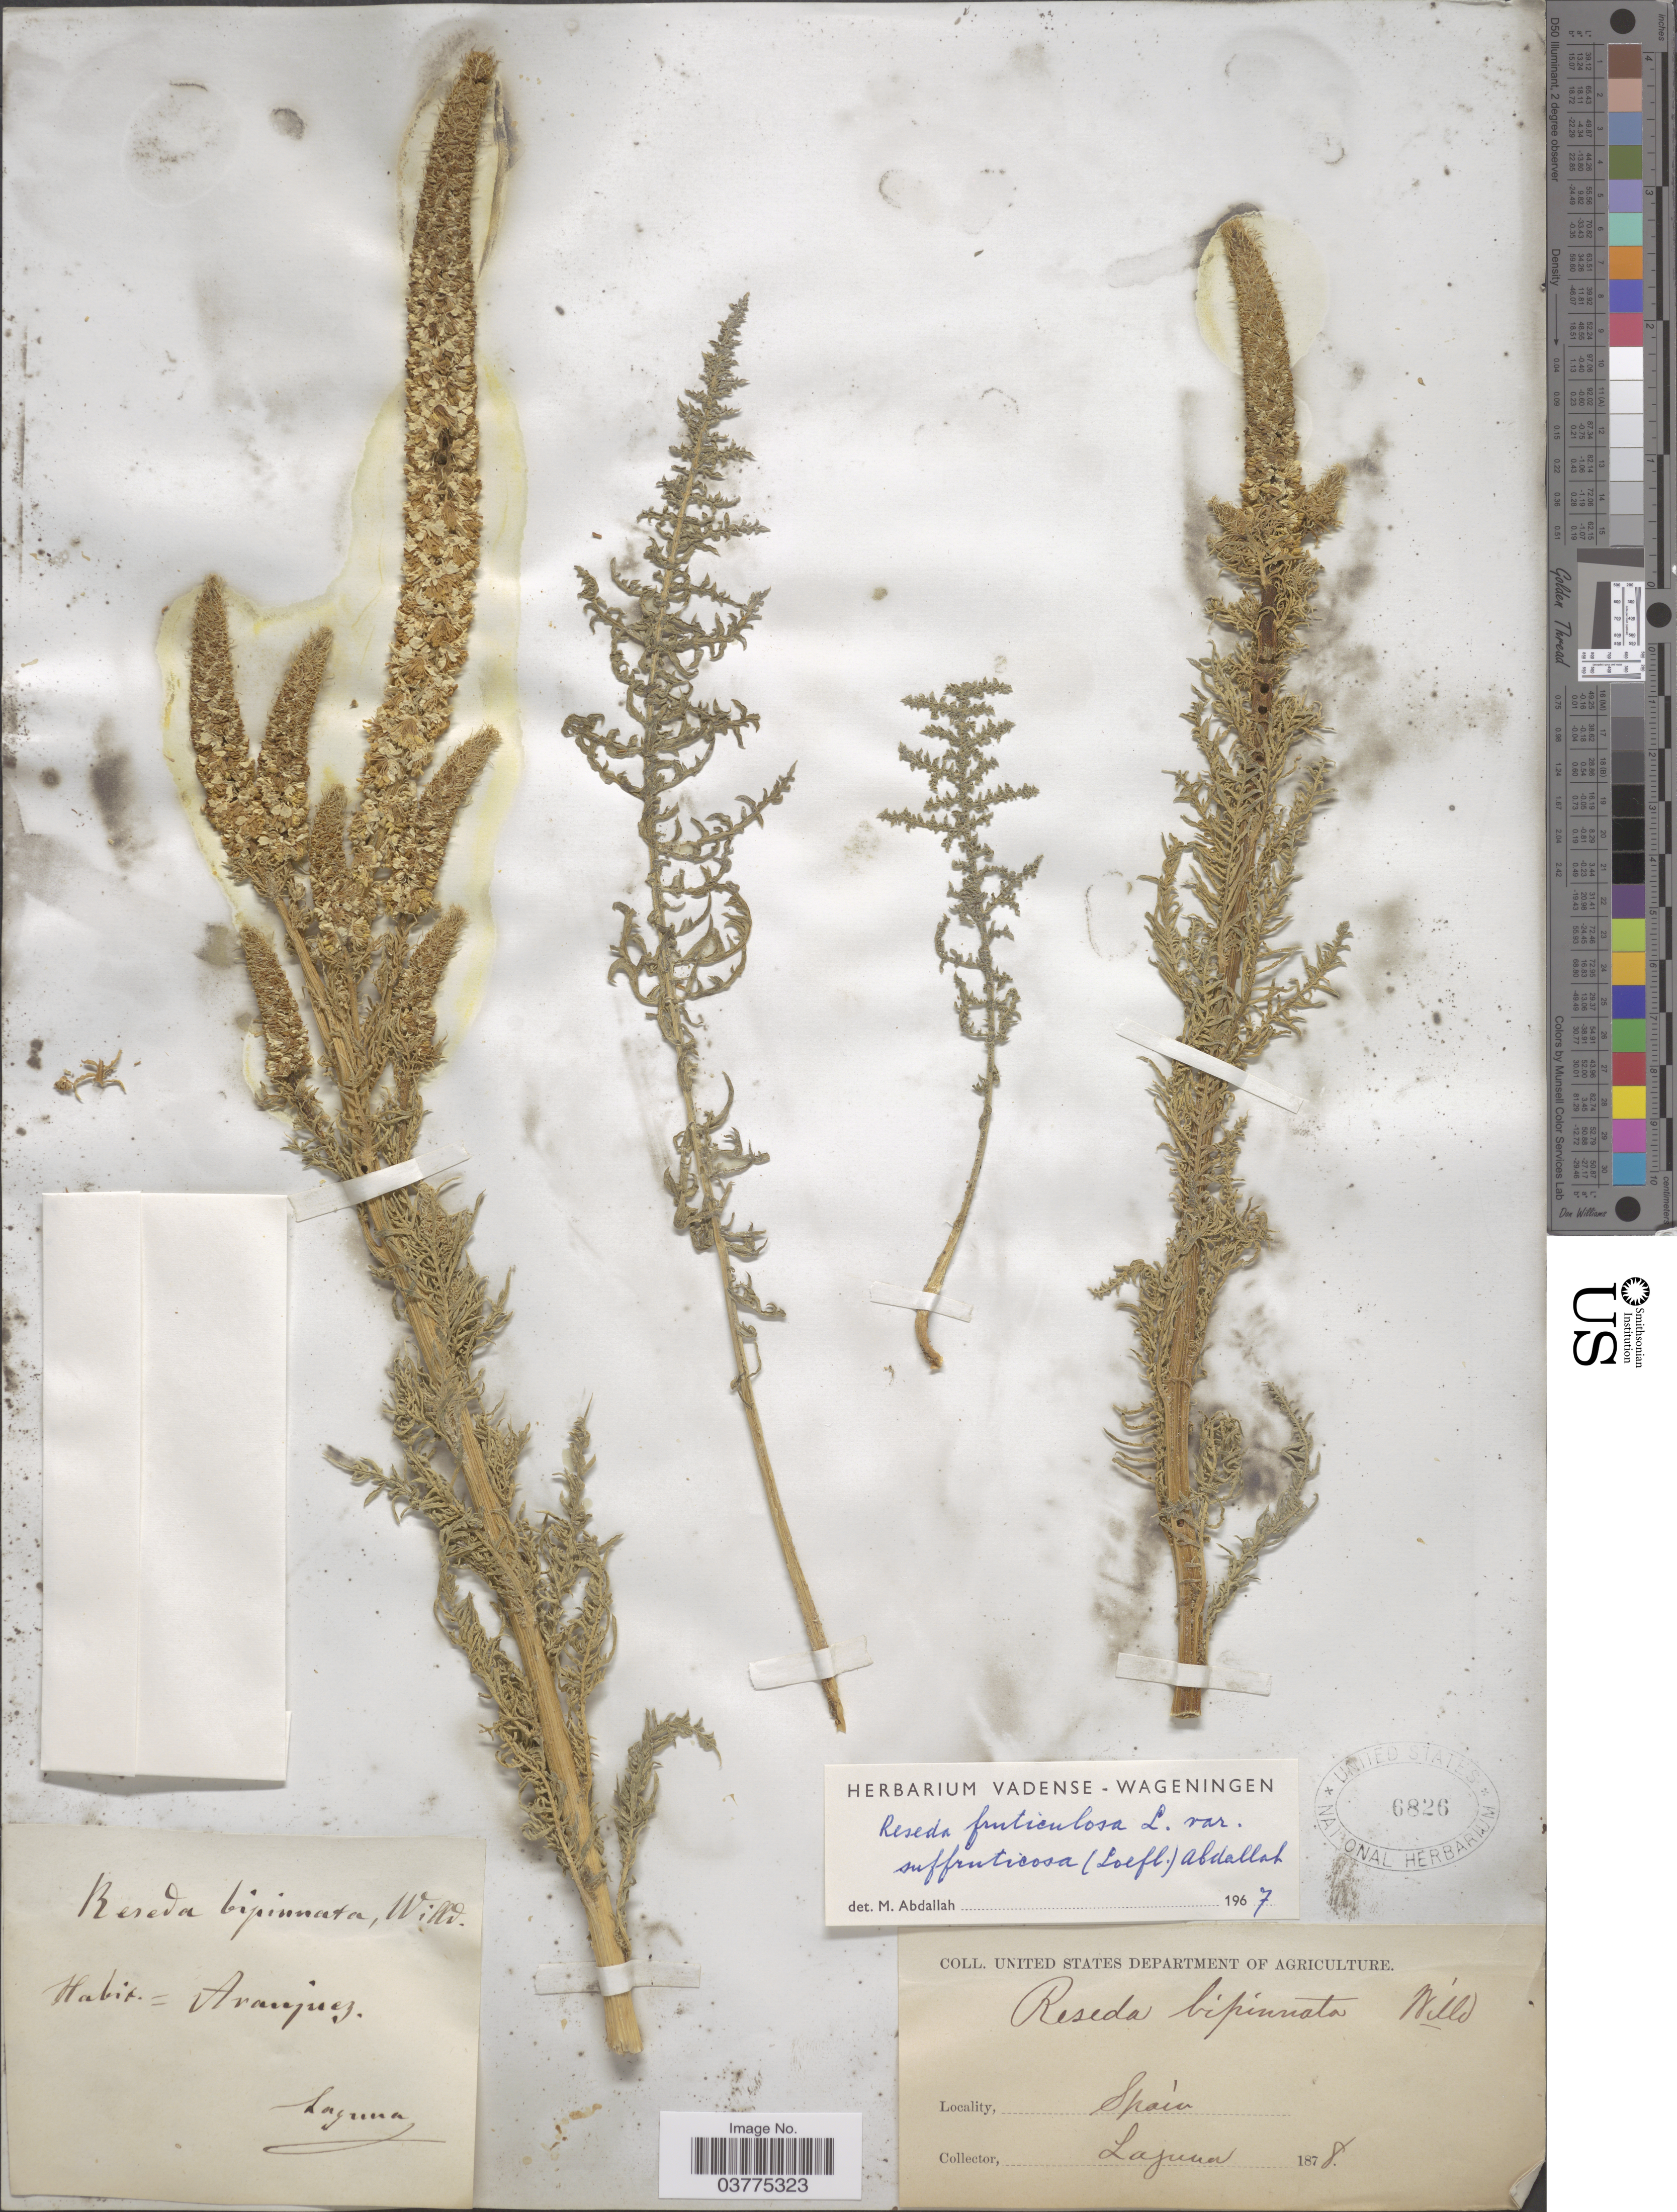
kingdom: Plantae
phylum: Tracheophyta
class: Magnoliopsida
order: Brassicales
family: Resedaceae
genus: Reseda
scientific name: Reseda fruticulosa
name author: L.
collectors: -. Laguna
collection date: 1878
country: Spain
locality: Aranjuez.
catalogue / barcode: US 6826